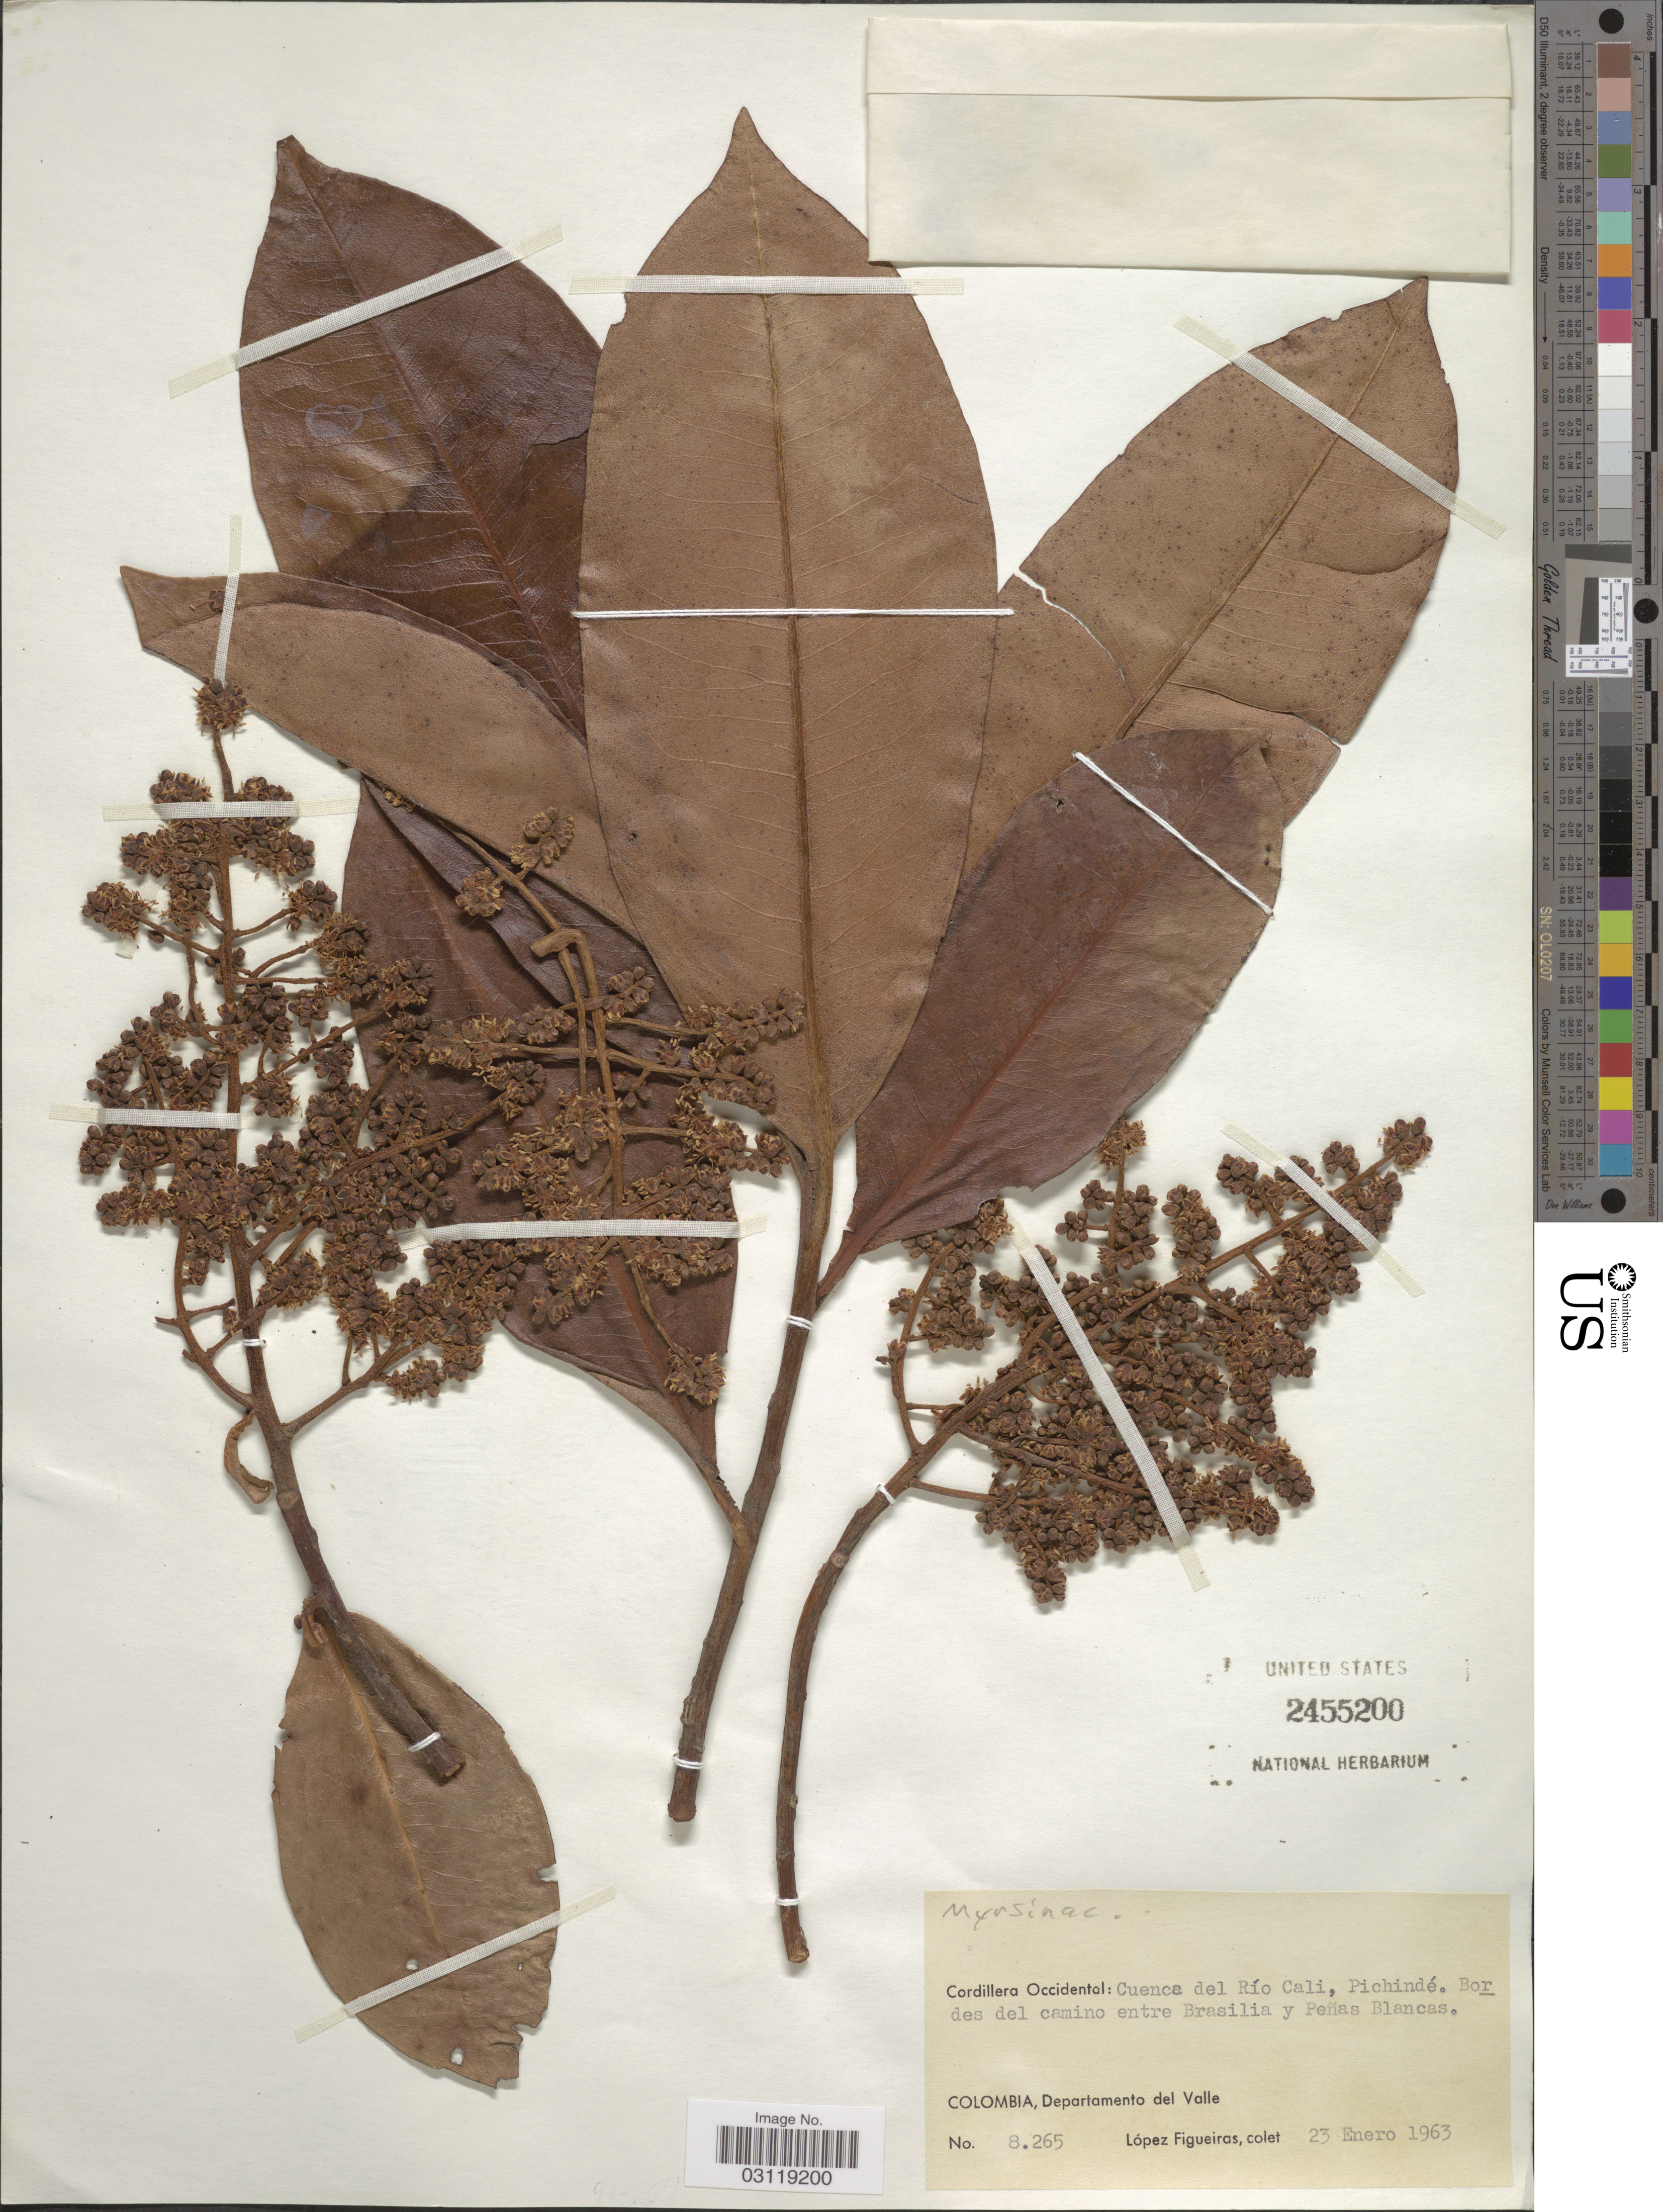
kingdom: Plantae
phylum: Tracheophyta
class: Magnoliopsida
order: Ericales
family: Primulaceae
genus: Geissanthus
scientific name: Geissanthus sp.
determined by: Pipoly, J. J.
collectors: M. López Figueiras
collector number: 8265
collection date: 1963-01-23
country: Colombia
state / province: Valle del Cauca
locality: Cordillera Occidental: Cuenca del Río Cali, Pichindé. Bordes del camino entre Brasilia y Peñas Blancas. Departamento del Valle.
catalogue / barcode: US 2455200